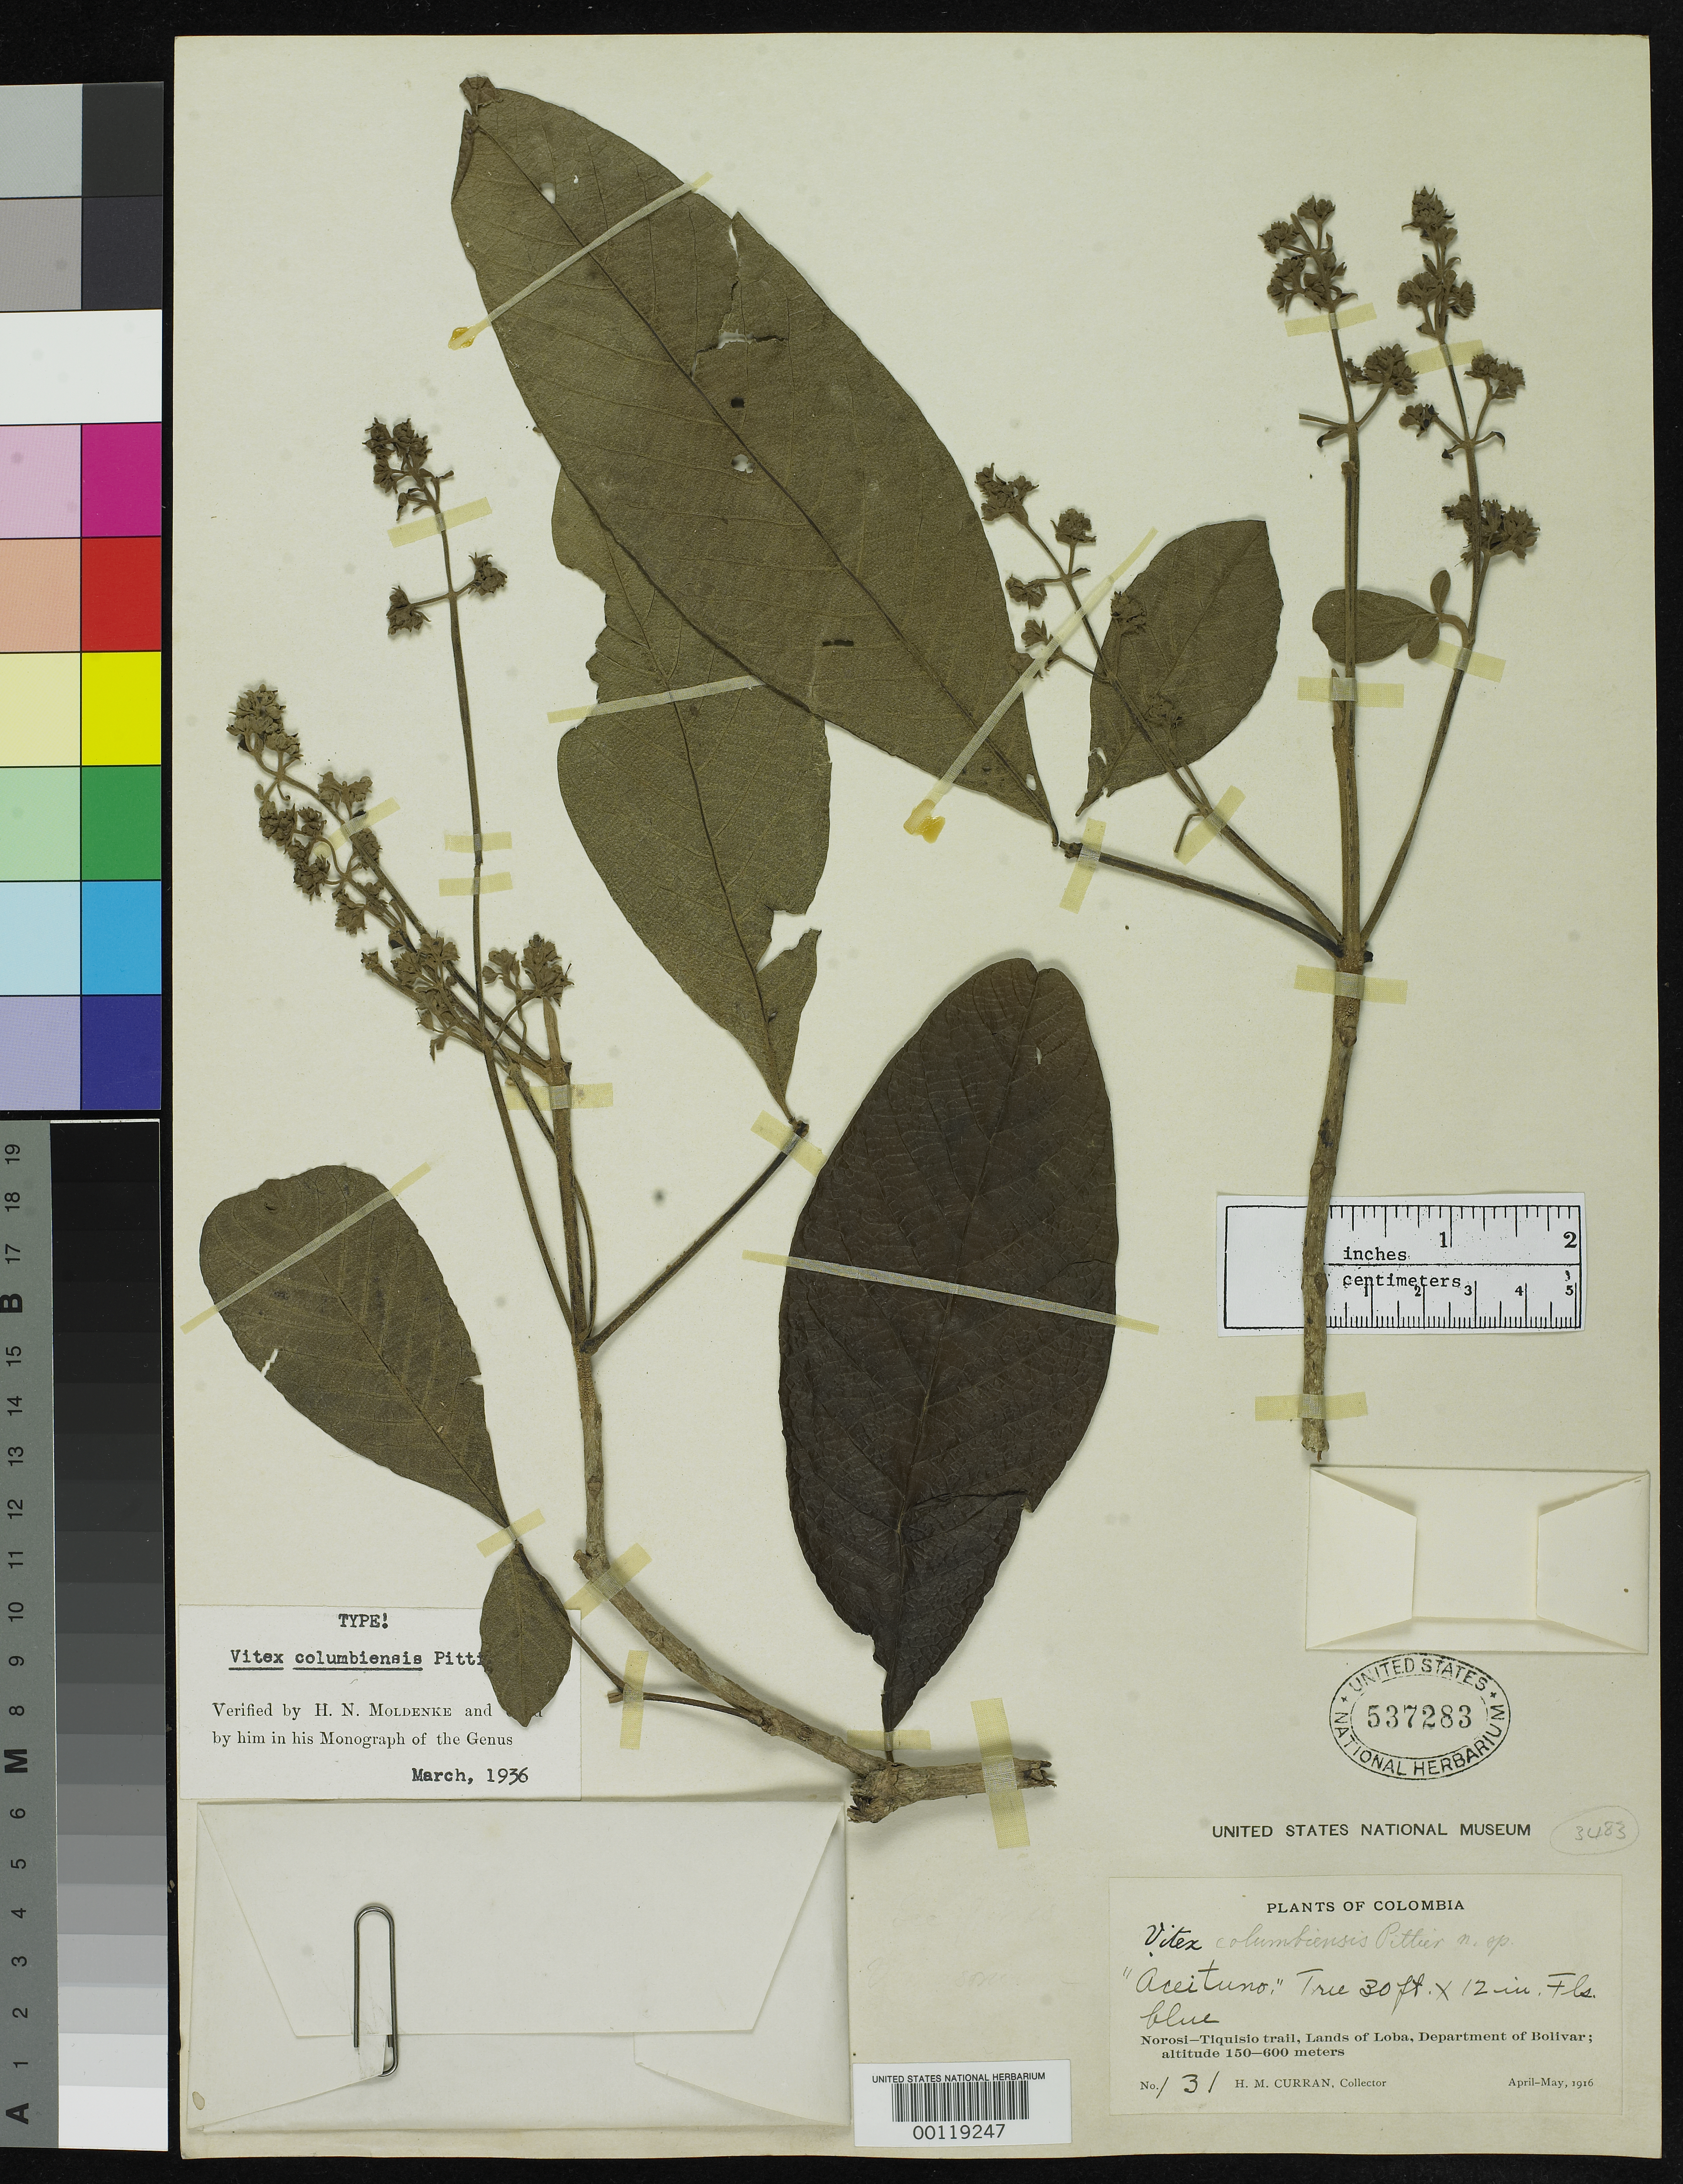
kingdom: Plantae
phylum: Tracheophyta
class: Magnoliopsida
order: Lamiales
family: Lamiaceae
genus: Vitex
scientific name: Vitex columbiensis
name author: Pittier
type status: Holotype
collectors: H. M. Curran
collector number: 131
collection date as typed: Apr 1916 or -- May 1916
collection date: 1916-04 or 1916-05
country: Colombia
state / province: Bolívar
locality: Norosi to Tiquisio, Loba.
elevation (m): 150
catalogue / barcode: US 537283